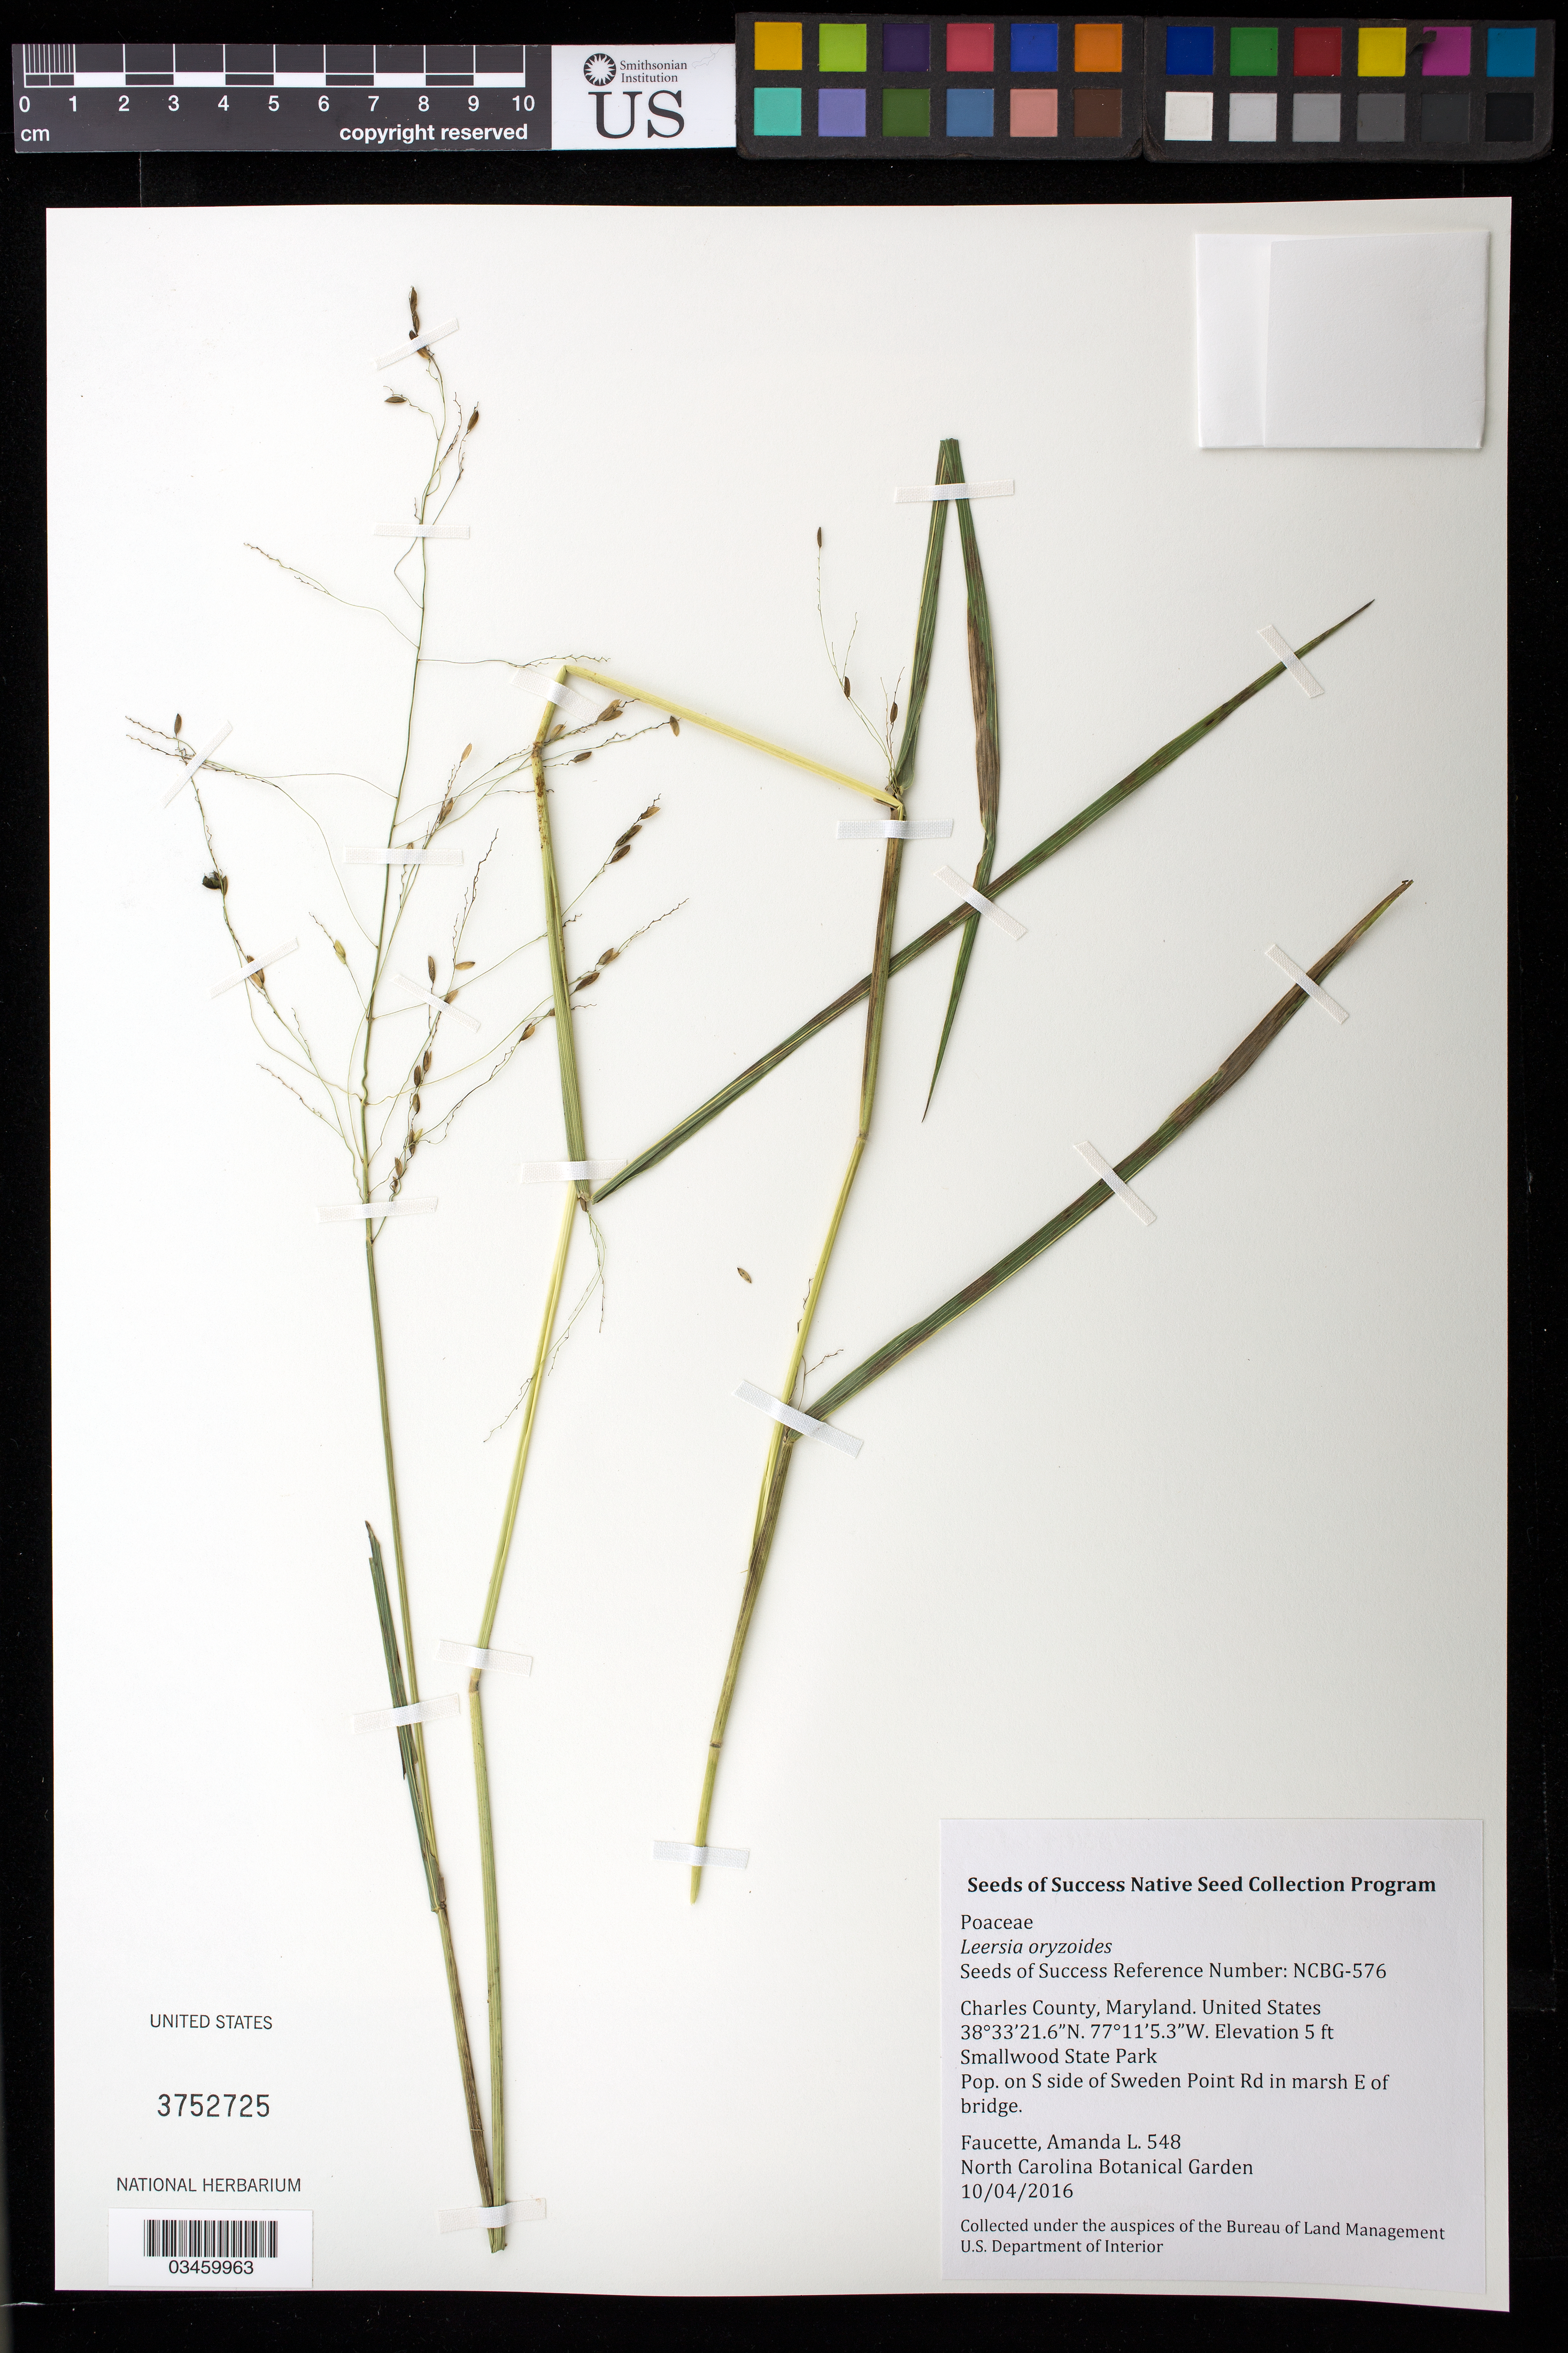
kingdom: Plantae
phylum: Tracheophyta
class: Liliopsida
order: Poales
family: Poaceae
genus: Leersia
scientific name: Leersia oryzoides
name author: (L.) Sw.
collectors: A. Faucette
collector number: NCBG-576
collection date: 2016-10-04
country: United States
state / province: Maryland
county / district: Charles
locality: Smallwood State Park, Sweden Point Rd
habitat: Alder-Black Willow Tidal Shrubland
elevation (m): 2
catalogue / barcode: US 3752725